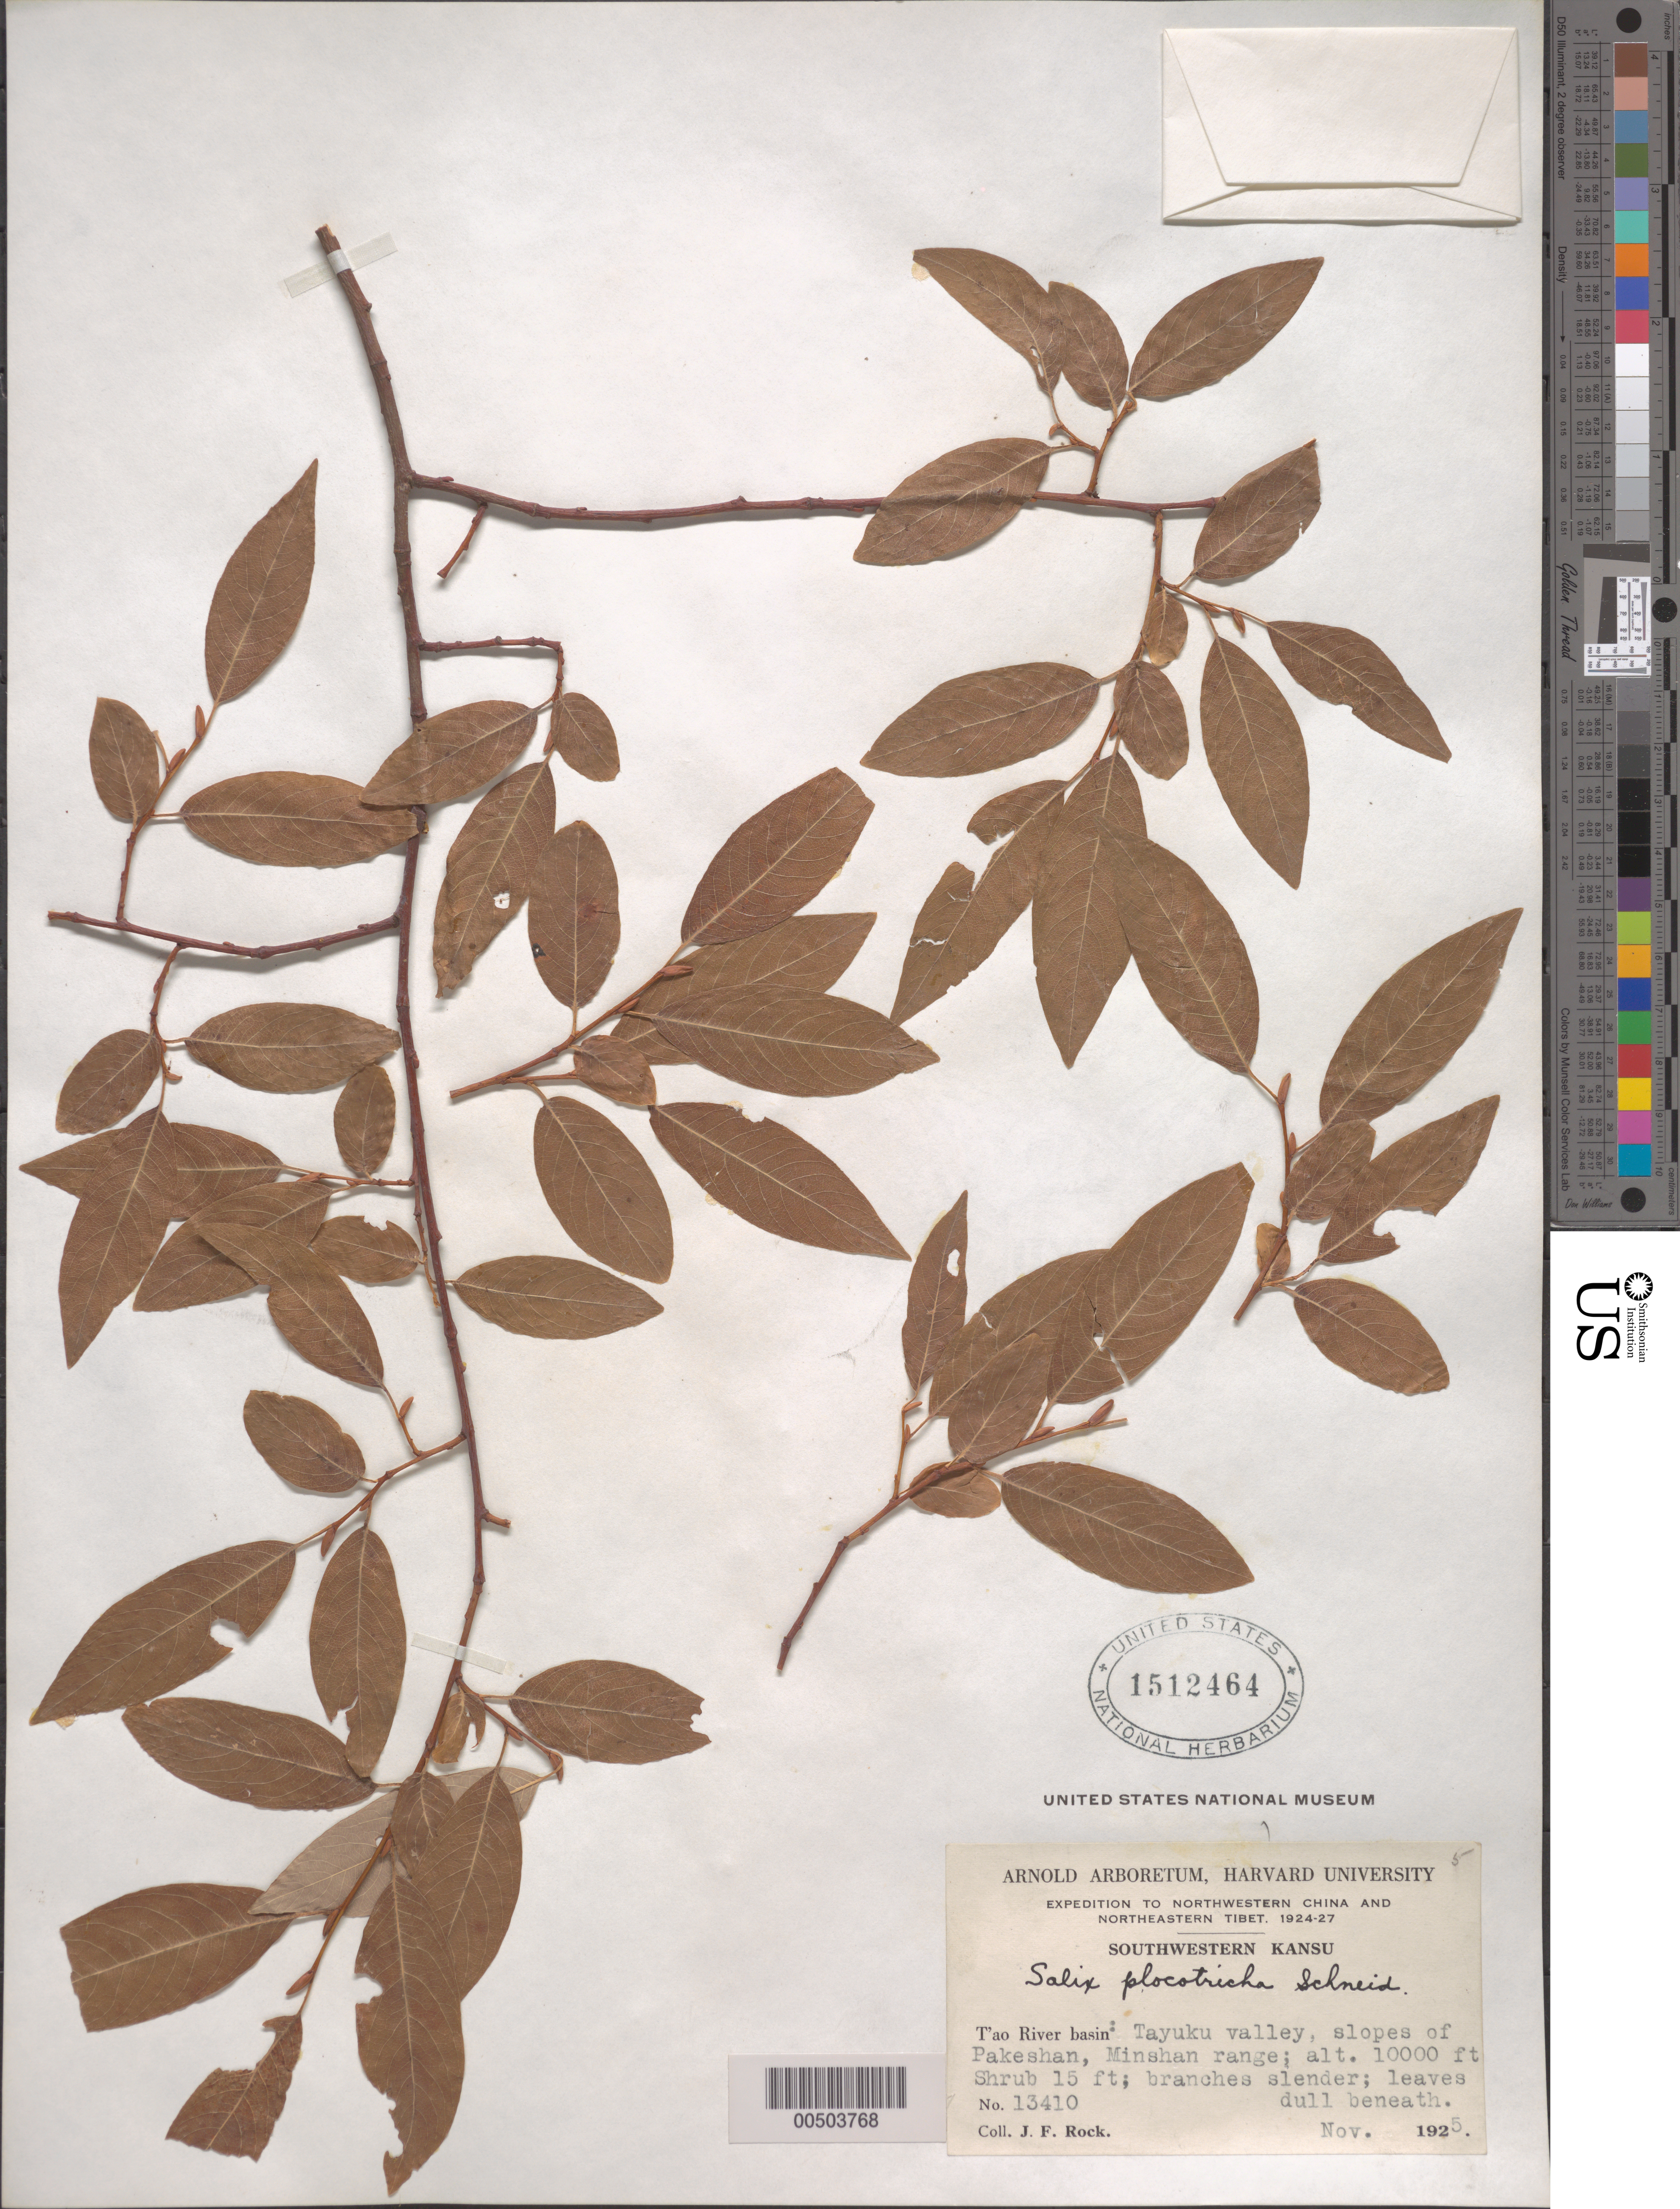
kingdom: Plantae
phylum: Tracheophyta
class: Magnoliopsida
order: Malpighiales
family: Salicaceae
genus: Salix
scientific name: Salix plocotricha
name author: C.K. Schneid. in Sarg.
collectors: J. F. Rock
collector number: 13410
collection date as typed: Nov 1925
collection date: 1925-11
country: China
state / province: Gansu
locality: Tao River basin: Tayuku valley, slopes of Pakeshan, Minshan range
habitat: Shrub 15 ft; branches slender; leaves dull beneath.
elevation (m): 3048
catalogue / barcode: US 1512464